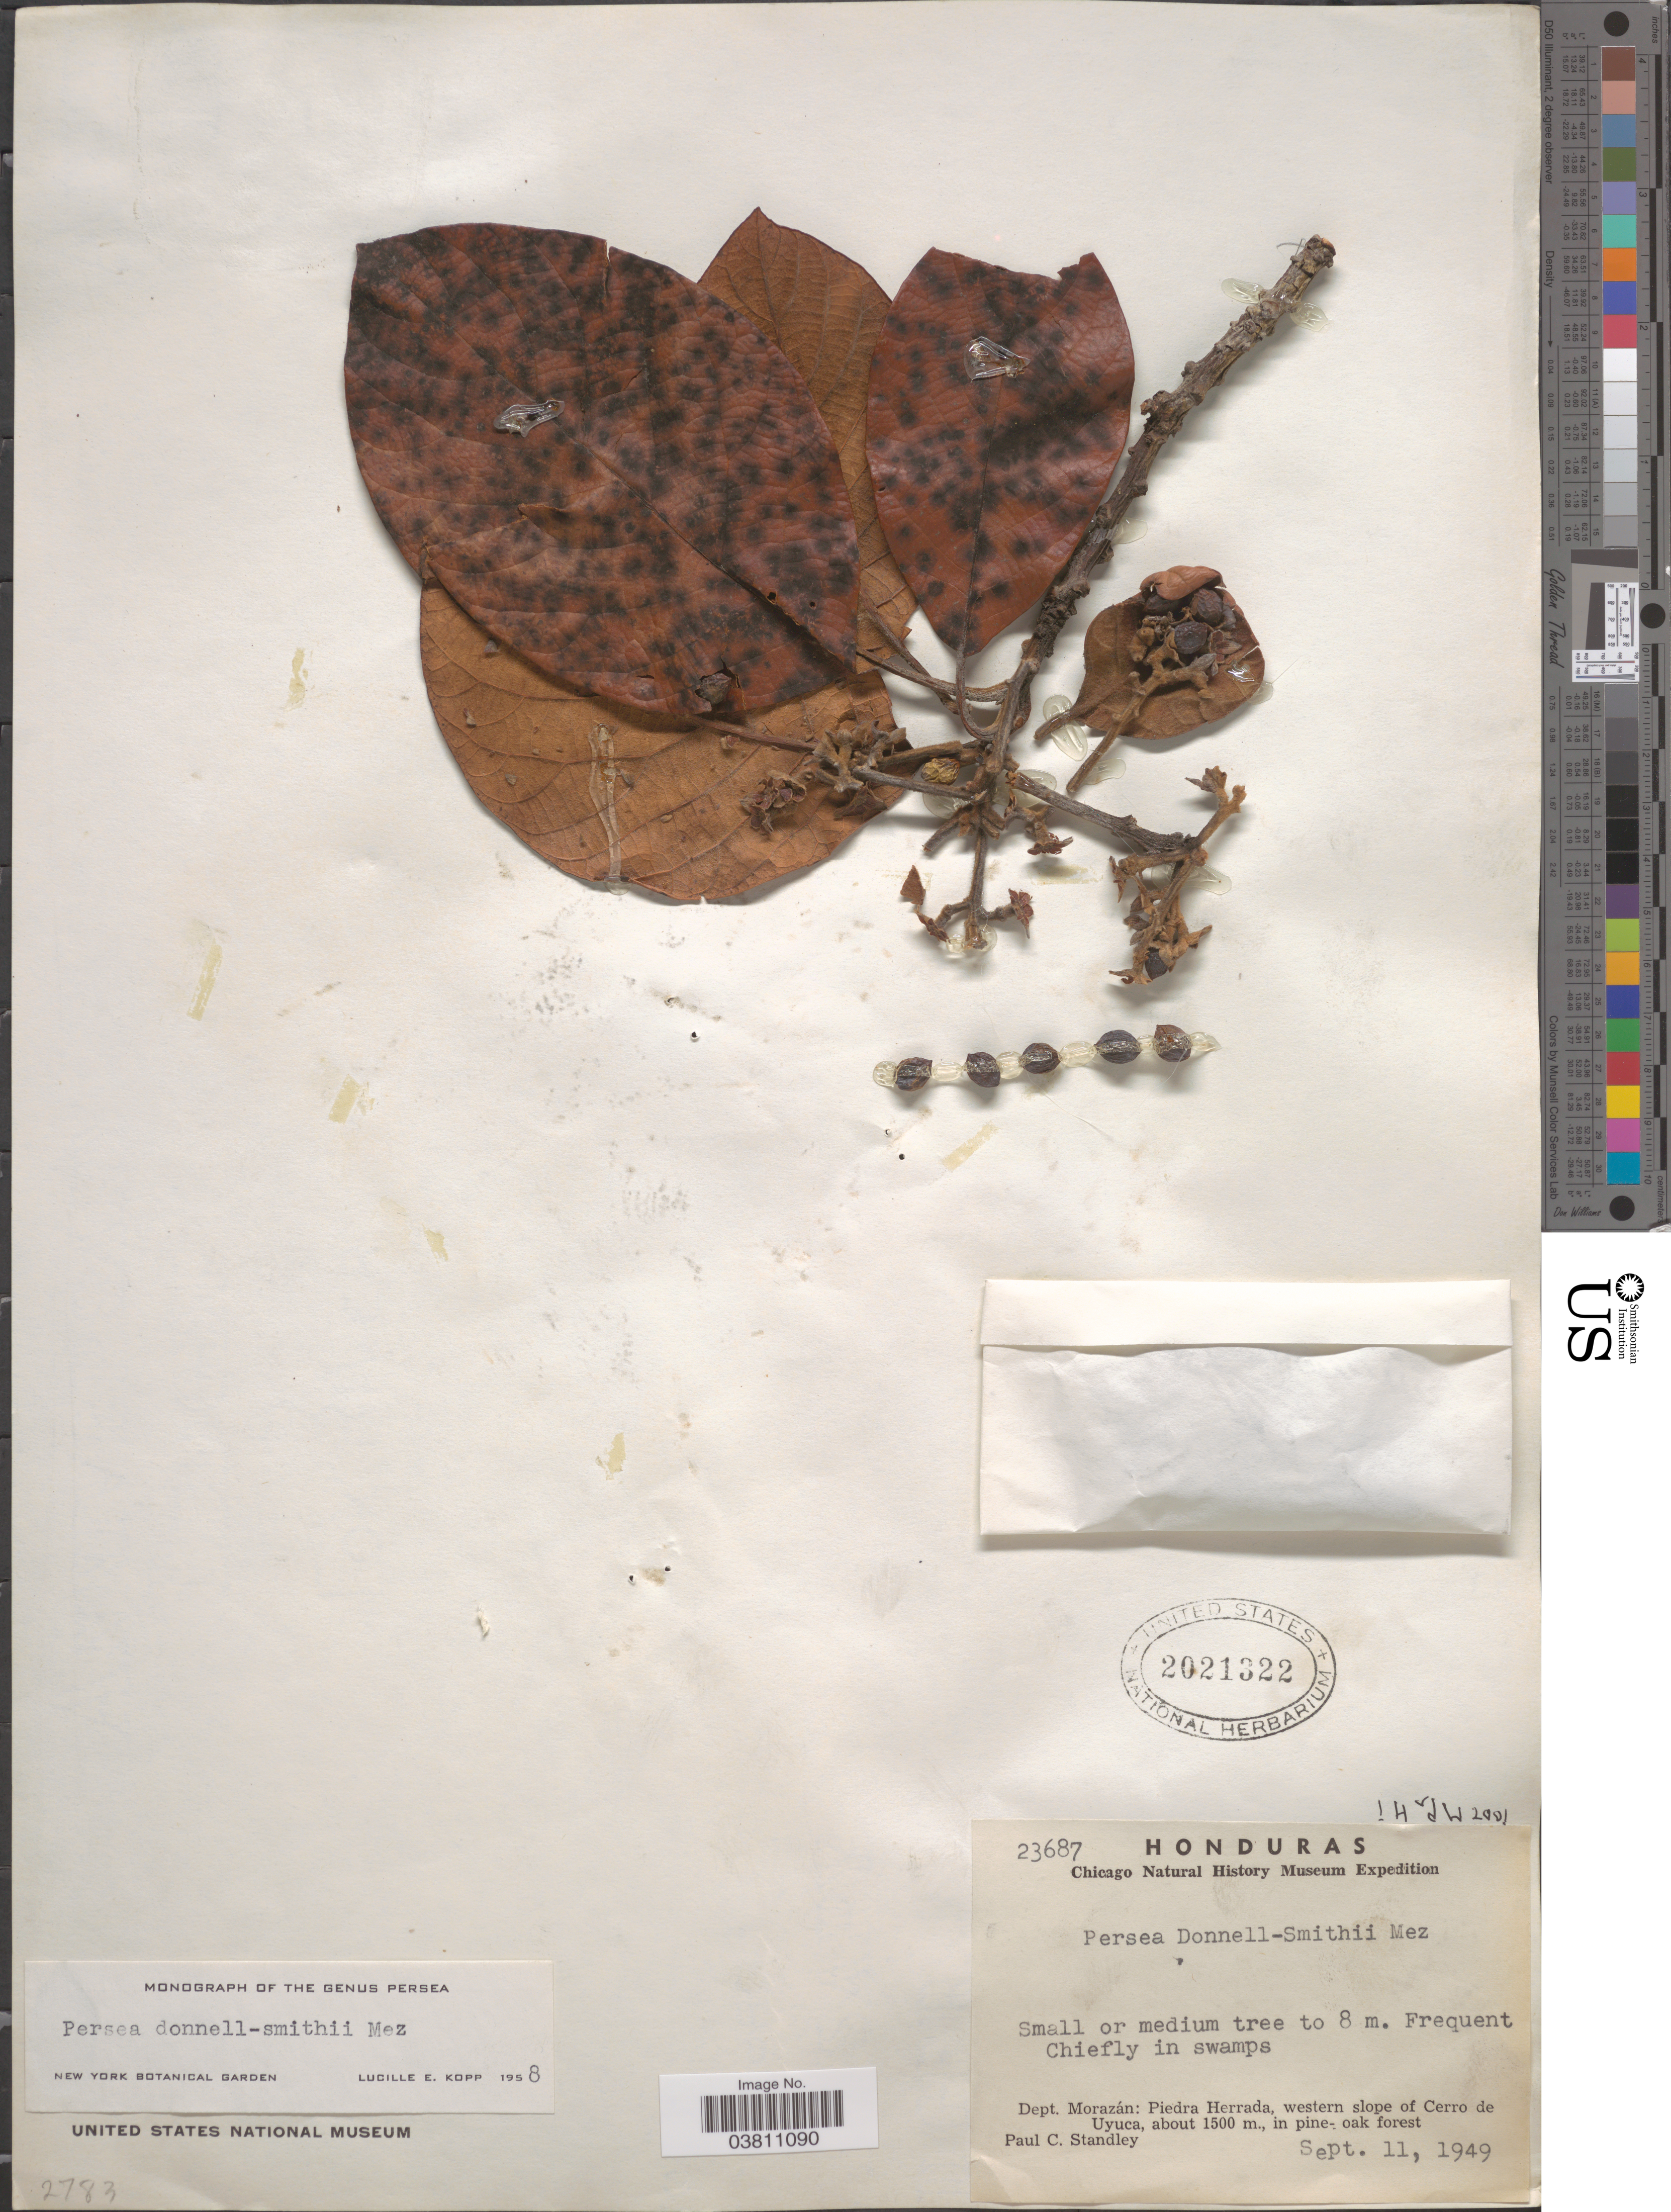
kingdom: Plantae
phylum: Tracheophyta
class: Magnoliopsida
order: Laurales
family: Lauraceae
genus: Persea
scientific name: Persea donnell-smithii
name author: Mez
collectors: P. C. Standley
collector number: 23687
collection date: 1949-09-11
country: Honduras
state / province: Fco. Morazán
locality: Dept. Morazán: Piedra Herrada, western slope of Cerro de Uyuca.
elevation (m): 1500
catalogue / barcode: US 2021322